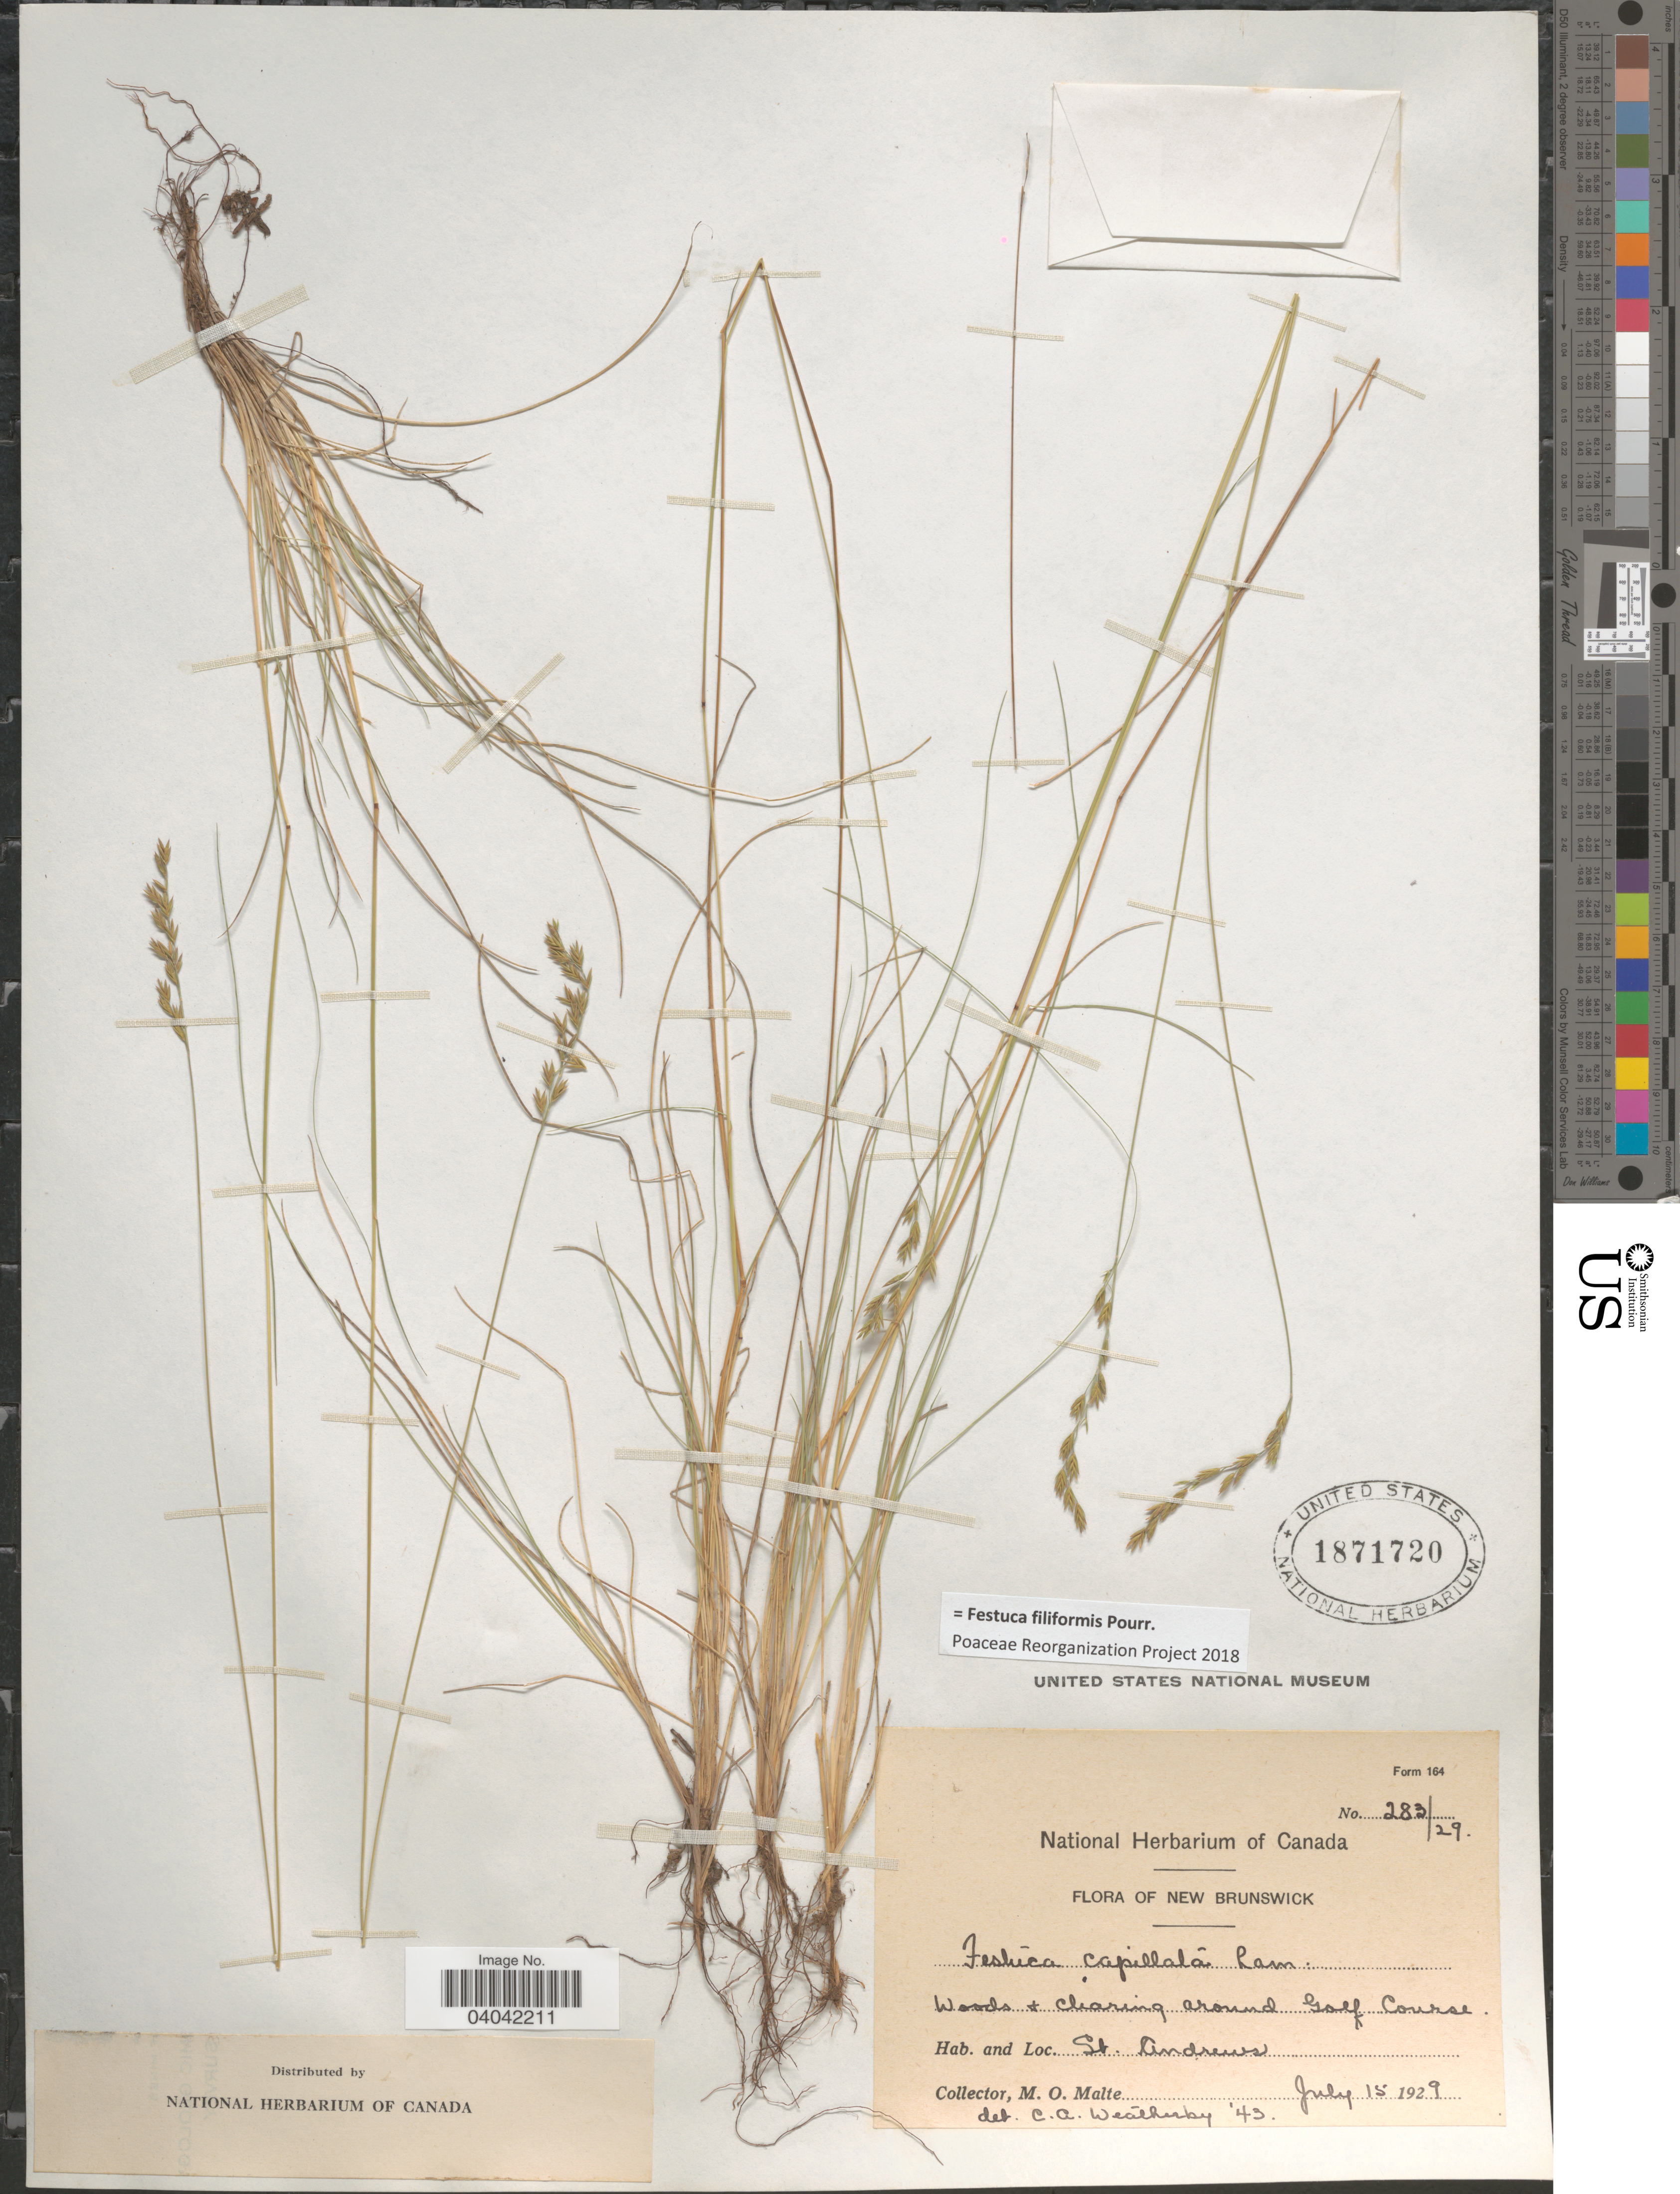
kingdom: Plantae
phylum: Tracheophyta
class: Liliopsida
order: Poales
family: Poaceae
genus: Festuca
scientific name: Festuca filiformis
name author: Pourr.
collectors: M. O. Malte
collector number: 283/29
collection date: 1929-07-15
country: Canada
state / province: New Brunswick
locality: Woods & clearing around Golf Course. St. Andrews.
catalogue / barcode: US 1871720